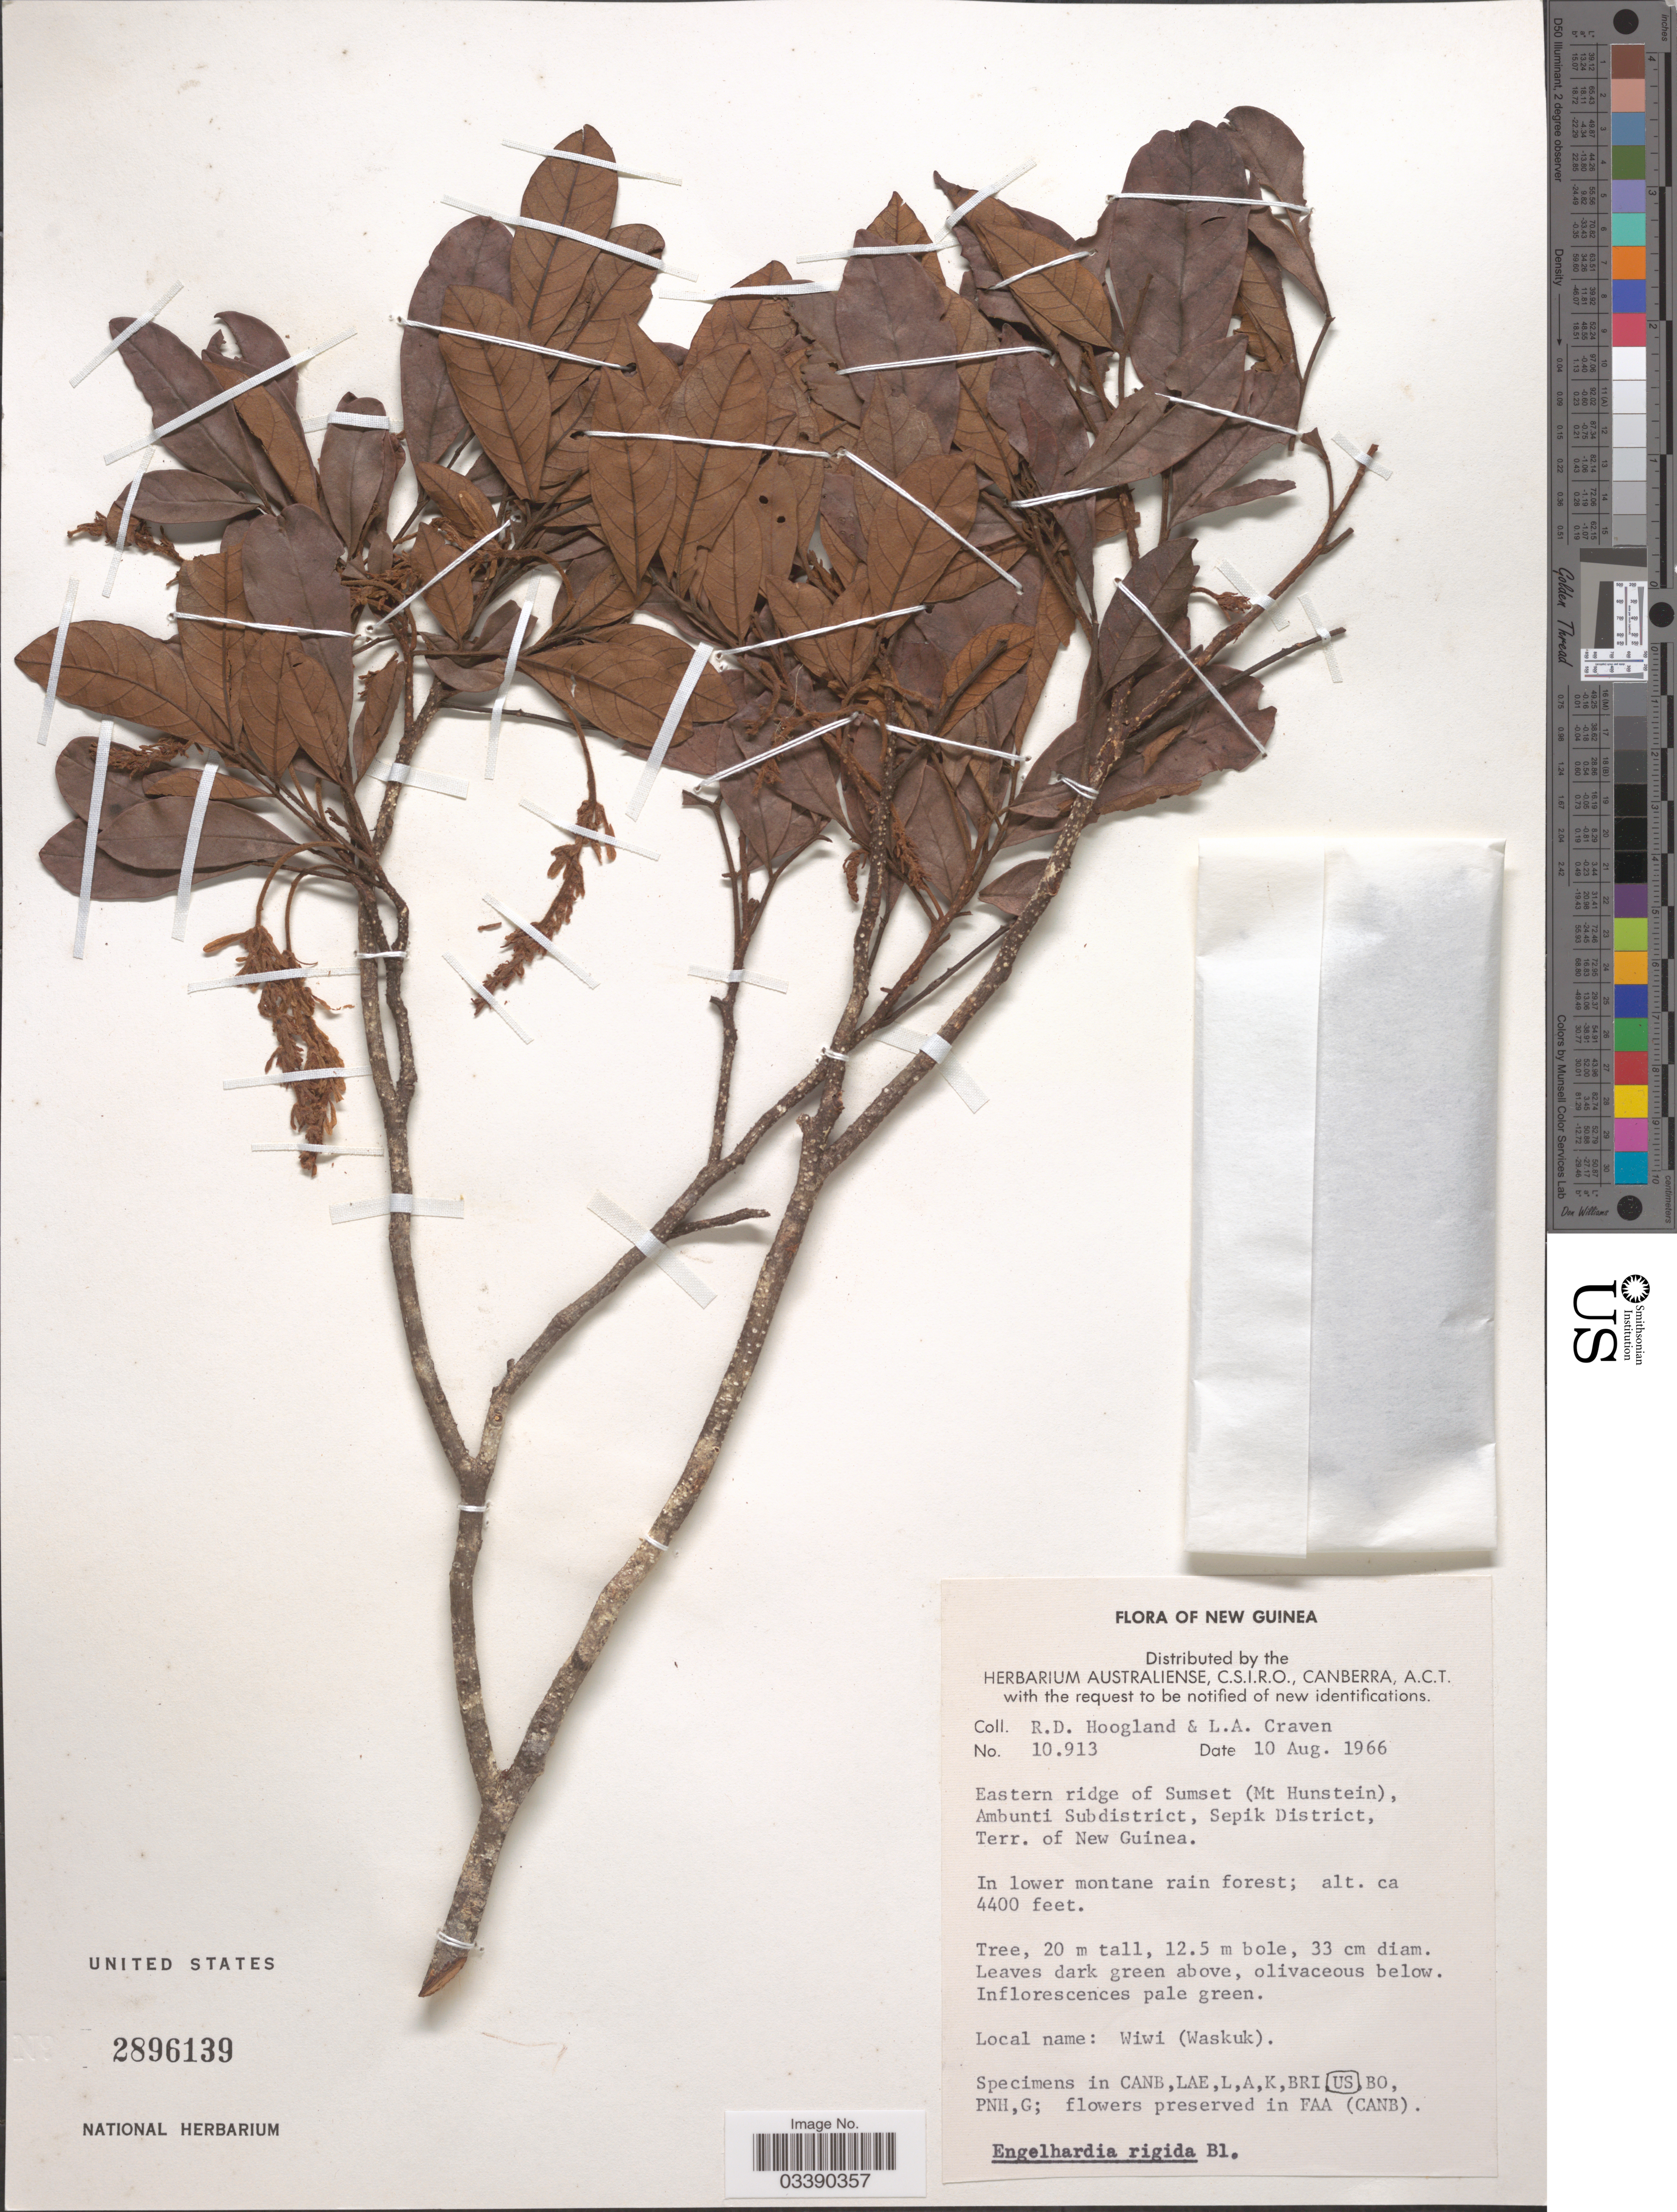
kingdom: Plantae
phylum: Tracheophyta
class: Magnoliopsida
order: Fagales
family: Juglandaceae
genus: Engelhardia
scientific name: Engelhardia rigida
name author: Blume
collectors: R. D. Hoogland & L. A. Craven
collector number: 10913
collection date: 1966-08-10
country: Papua New Guinea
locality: New Guinea. Eastern ridge of Sumset (Mt Hunstein), Ambunti Subdistrict, Sepik District, Terr. of New Guinea.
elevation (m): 1341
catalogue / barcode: US 2896139